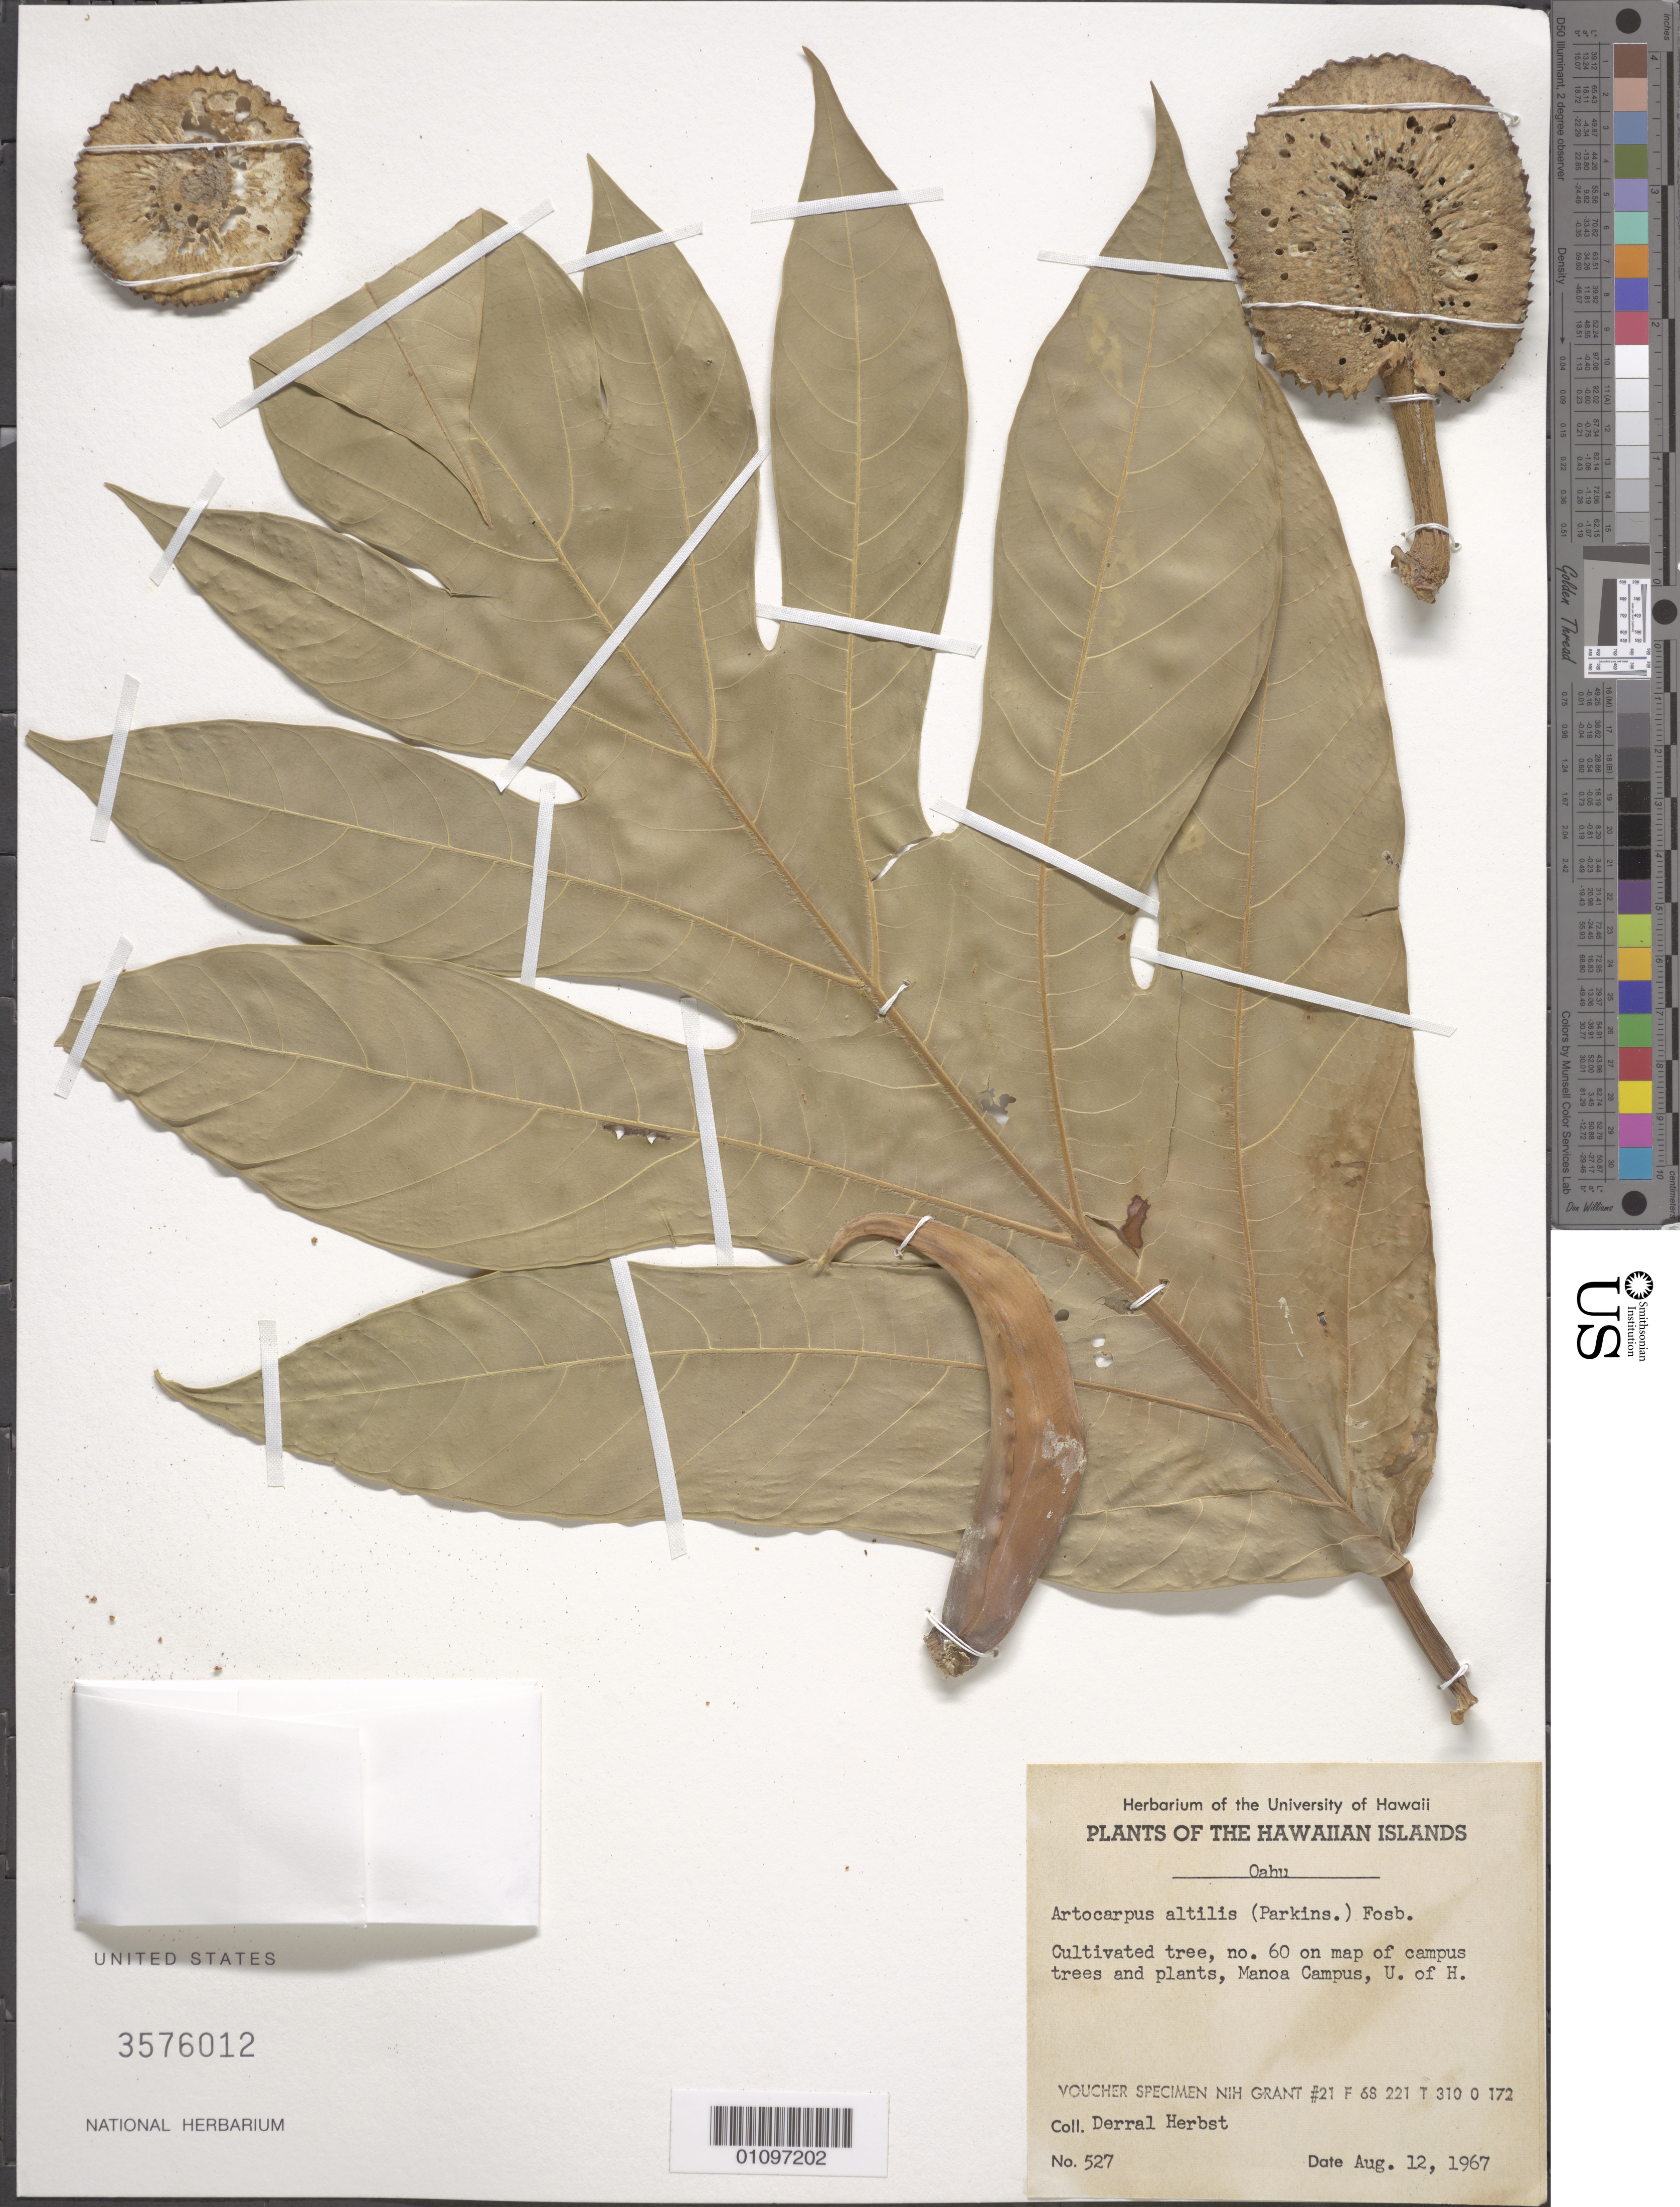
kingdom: Plantae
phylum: Tracheophyta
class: Magnoliopsida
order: Rosales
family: Moraceae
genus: Artocarpus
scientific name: Artocarpus altilis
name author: (Parkinson) Fosberg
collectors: D. R. Herbst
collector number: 527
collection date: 1967-08-12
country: United States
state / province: Hawaii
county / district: Honolulu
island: Oahu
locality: University of Hawaii Manoa Campus, number 60 on map of campus trees and plants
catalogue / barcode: US 3576012